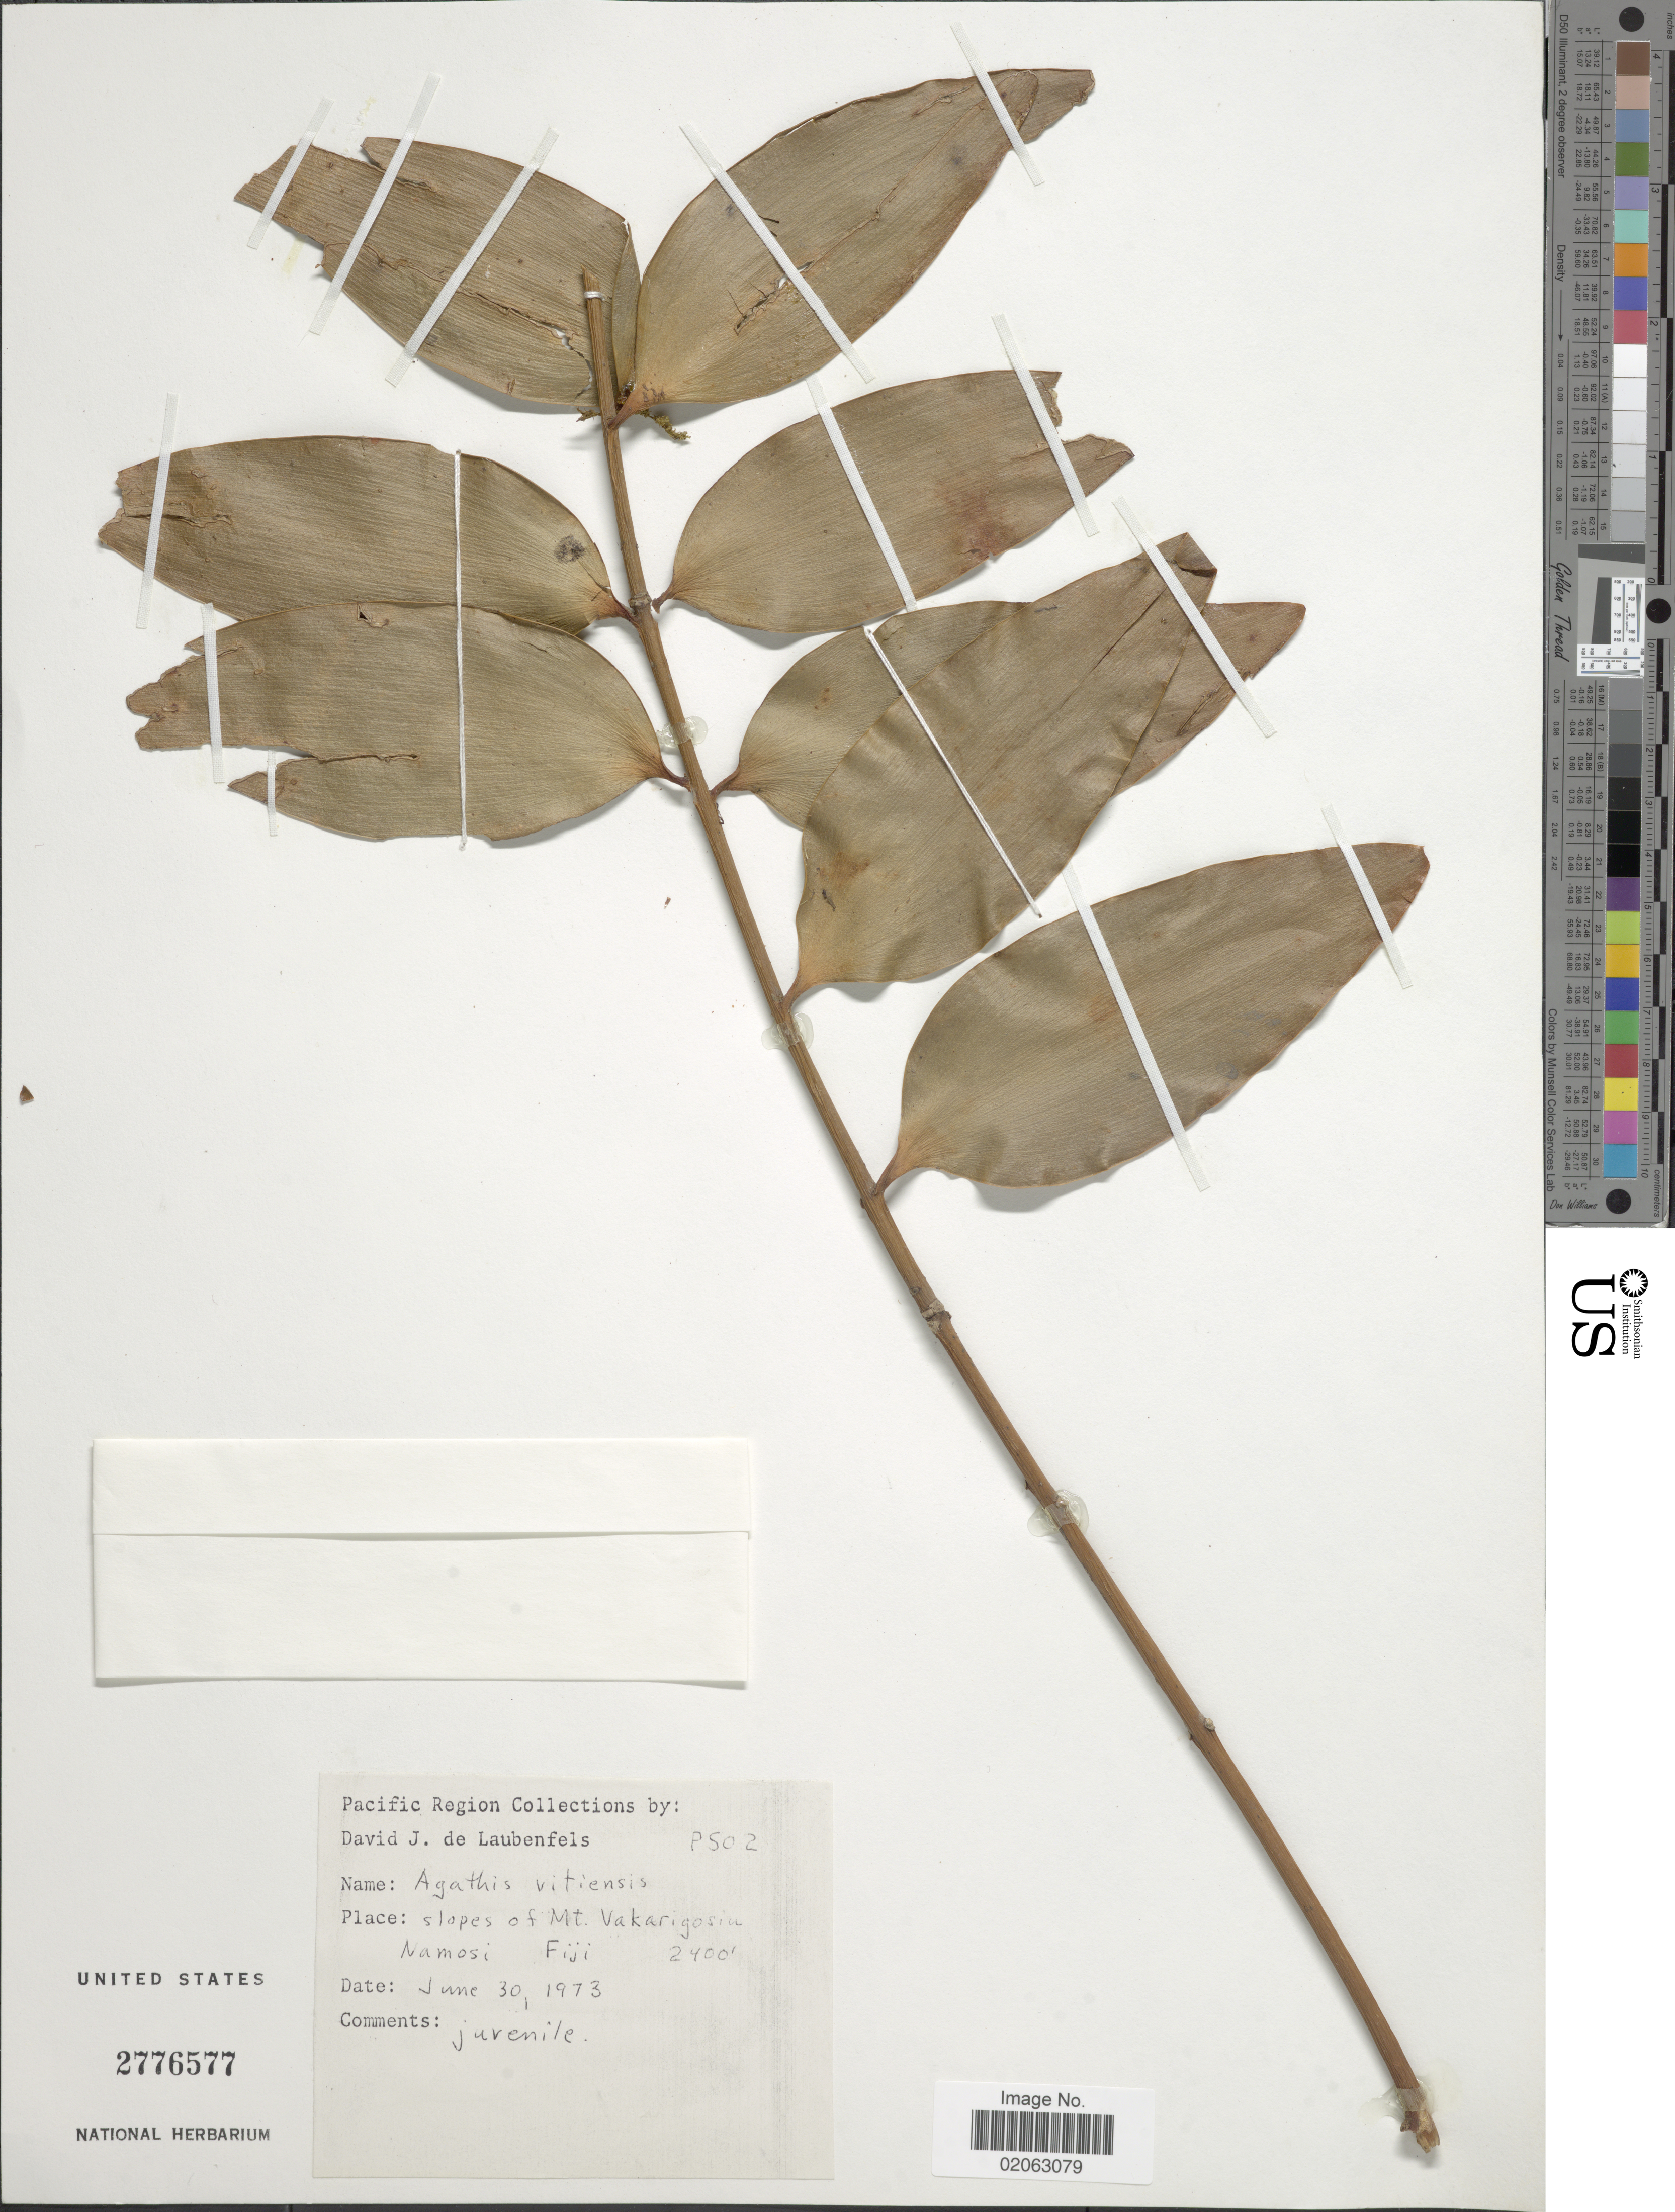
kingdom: Plantae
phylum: Tracheophyta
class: Pinopsida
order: Pinales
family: Araucariaceae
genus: Agathis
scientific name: Agathis vitiensis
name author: (Seem.) Benth. & Hook. f. ex Drake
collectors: D. J. de Laubenfels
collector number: PS02*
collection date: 1973-06-30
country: Fiji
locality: Pacific Region, slopes of Mt. Vakarigosin [interpreted], Namosi.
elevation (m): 732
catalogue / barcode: US 2776577